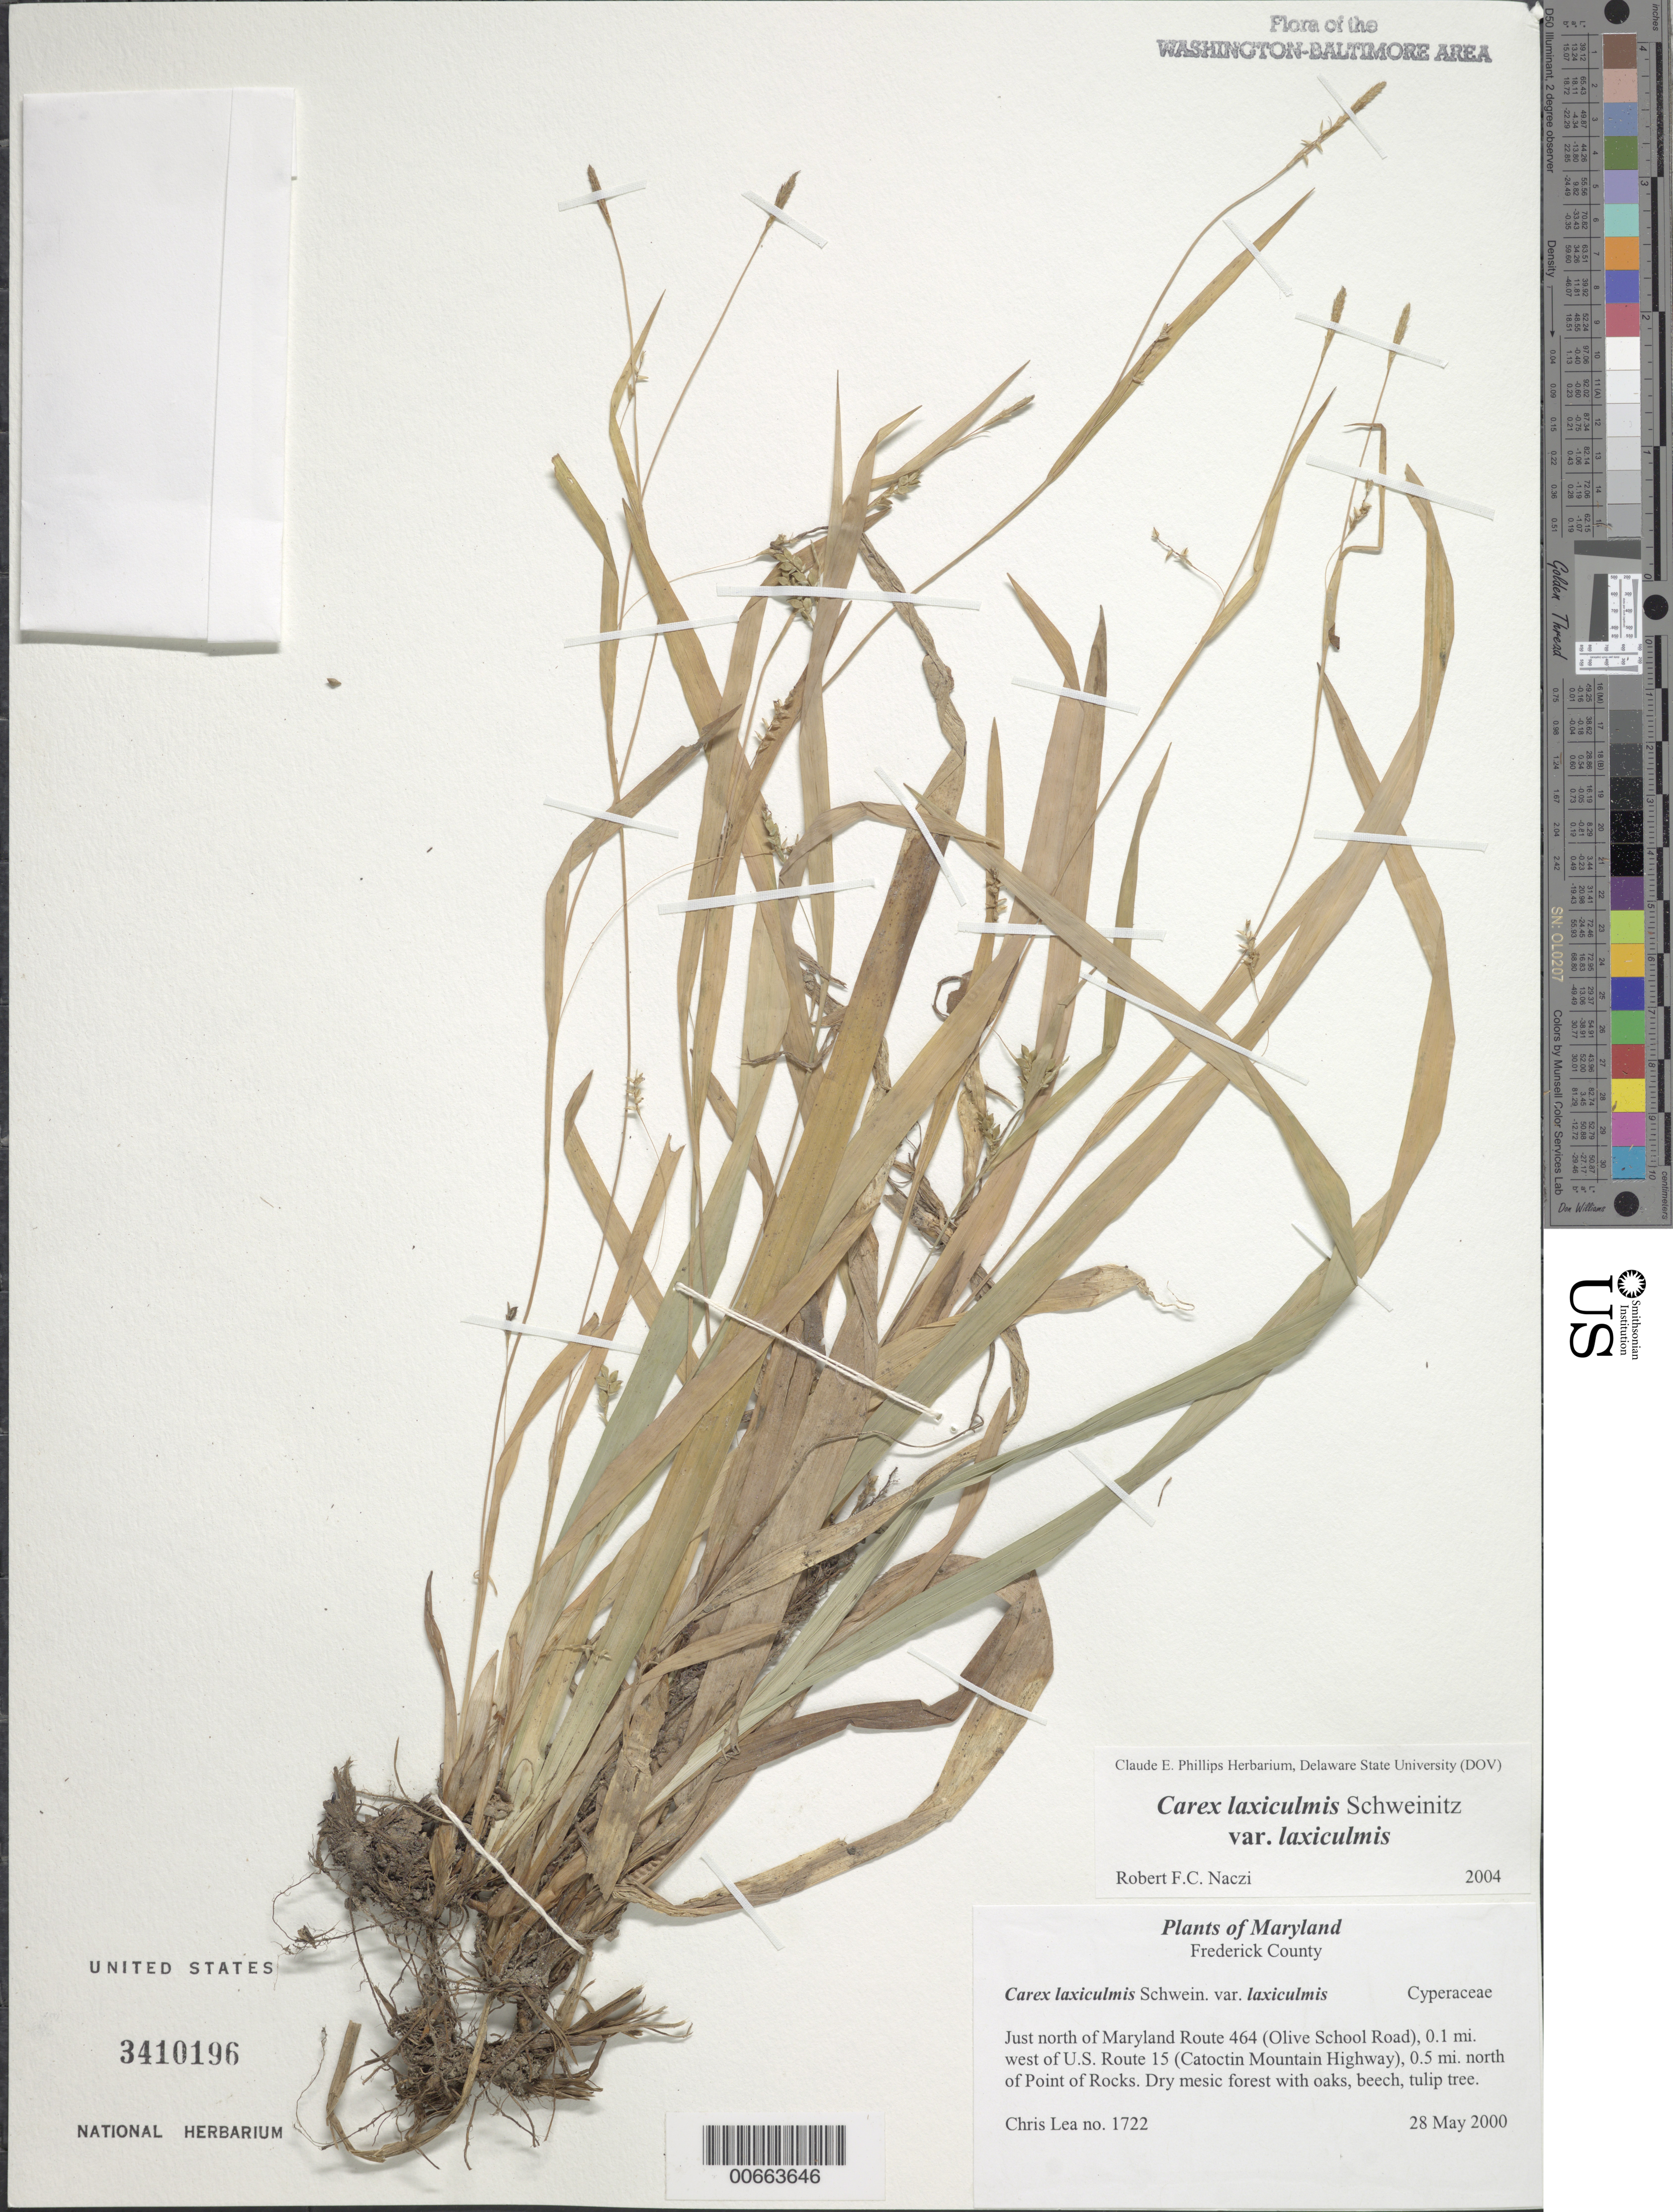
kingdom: Plantae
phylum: Tracheophyta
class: Liliopsida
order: Poales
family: Cyperaceae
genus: Carex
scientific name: Carex laxiculmis var. laxiculmis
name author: Schwein.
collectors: C. Lea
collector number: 1722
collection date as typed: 28 May 2000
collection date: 2000-05-28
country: United States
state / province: Maryland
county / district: Frederick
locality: Just north of Maryland Route 464 (Olive School Road), 0.1 mi. west of U.S. Route 15 (Catoctin Mountain Highway), 0.5 mi. north of Point of Rocks.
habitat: Dry mesic forest with oaks, beech, tulip tree.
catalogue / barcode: US 3410196